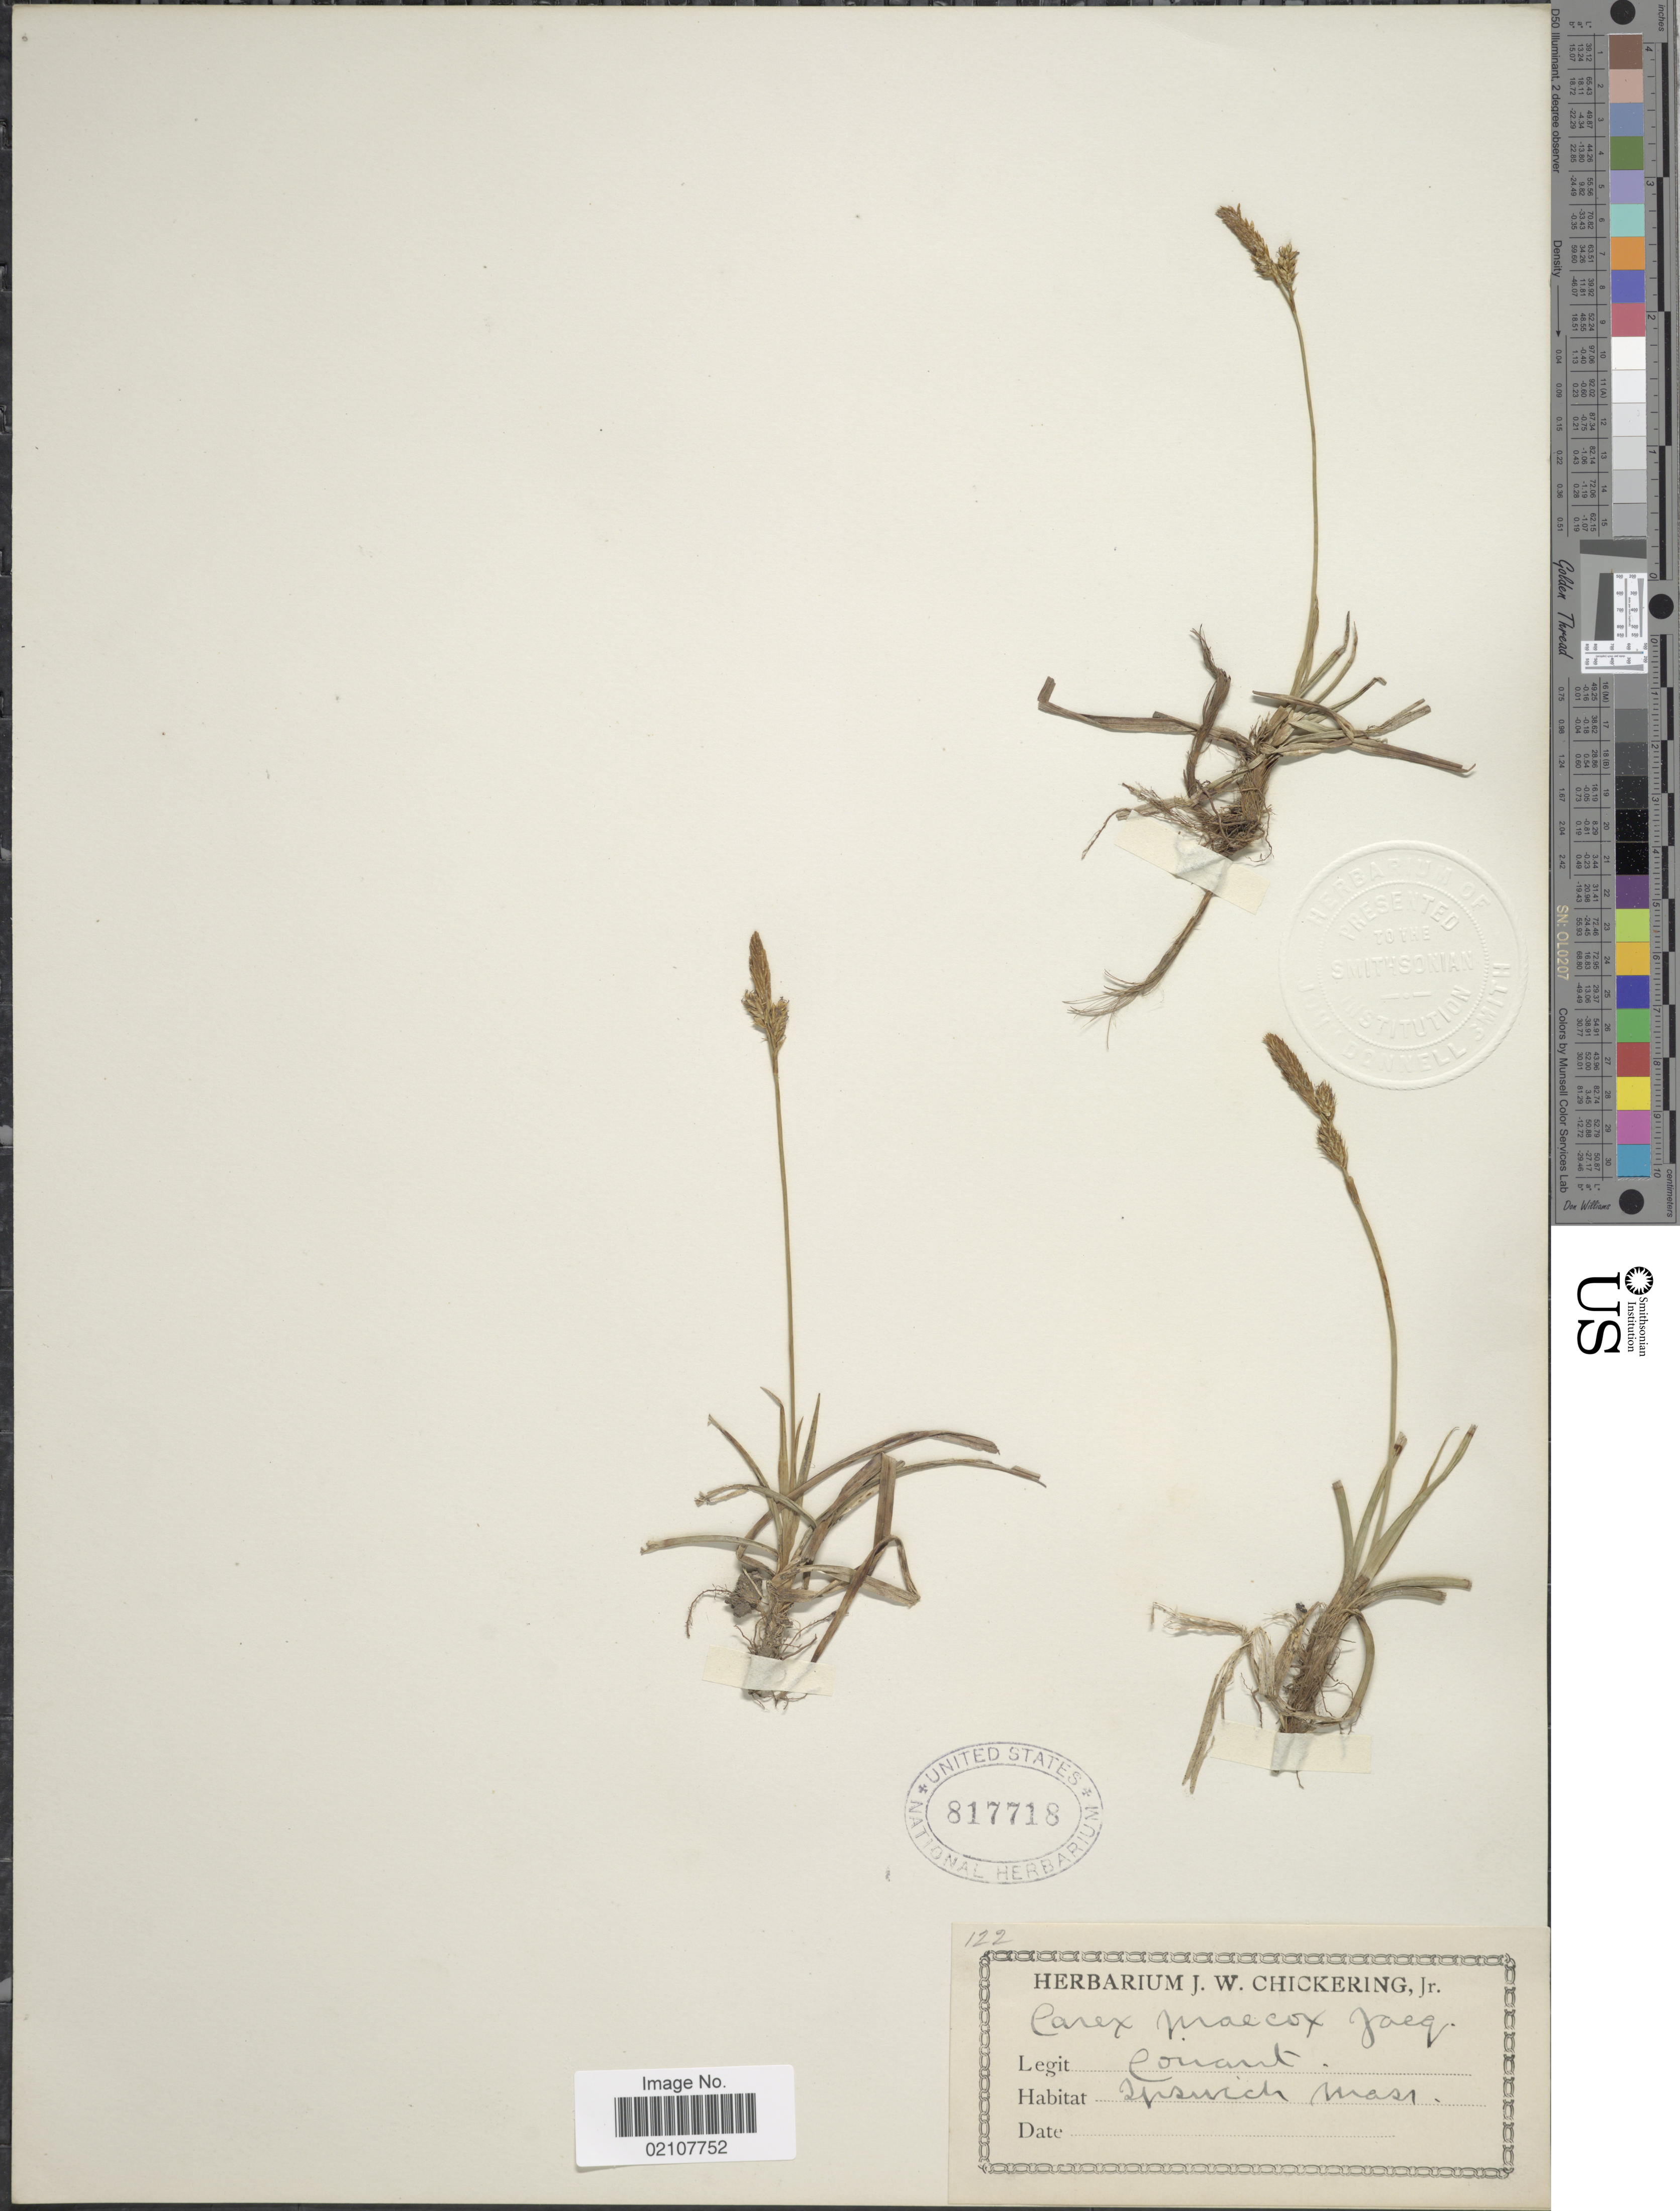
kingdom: Plantae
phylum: Tracheophyta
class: Liliopsida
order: Poales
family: Cyperaceae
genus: Carex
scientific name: Carex caryophyllea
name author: Latourr.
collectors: Conant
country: United States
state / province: Massachusetts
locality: Ipswich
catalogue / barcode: US 817718